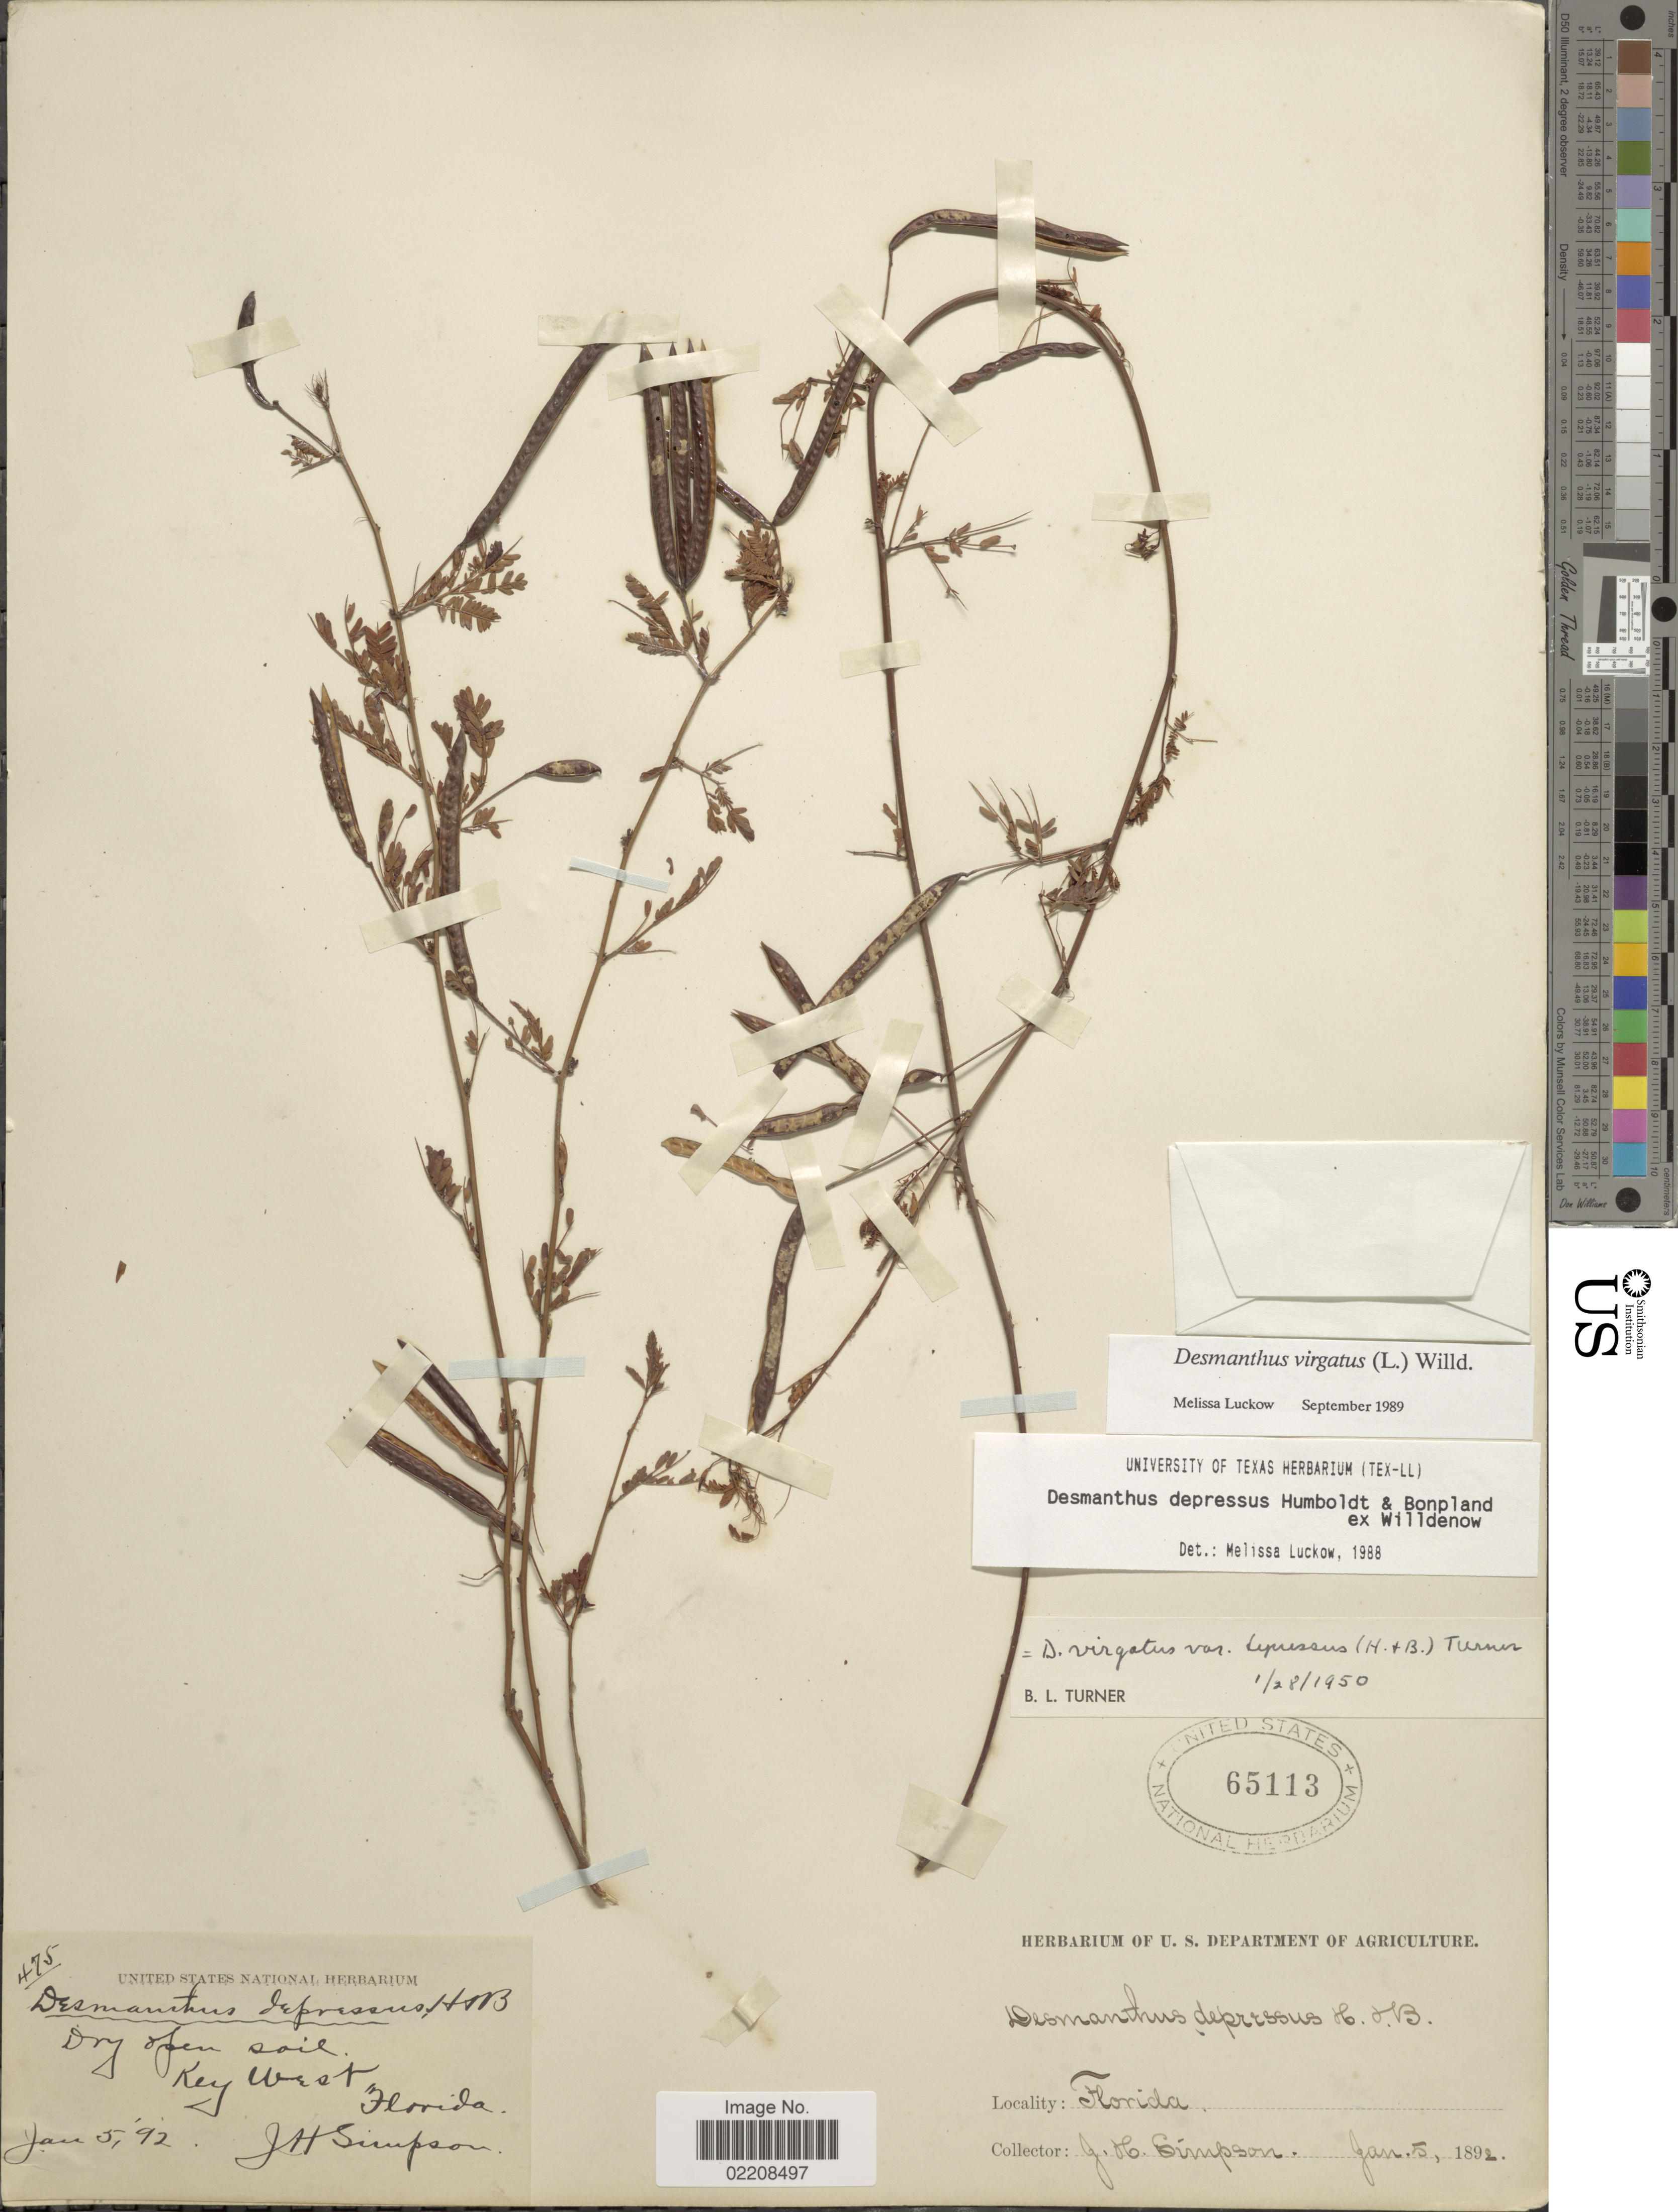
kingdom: Plantae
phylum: Tracheophyta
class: Magnoliopsida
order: Fabales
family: Fabaceae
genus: Desmanthus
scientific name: Desmanthus virgatus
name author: (L.) Willd.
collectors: J. H. Simpson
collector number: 475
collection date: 1892-01-05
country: United States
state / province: Florida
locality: Key West, Florida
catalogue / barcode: US 65113